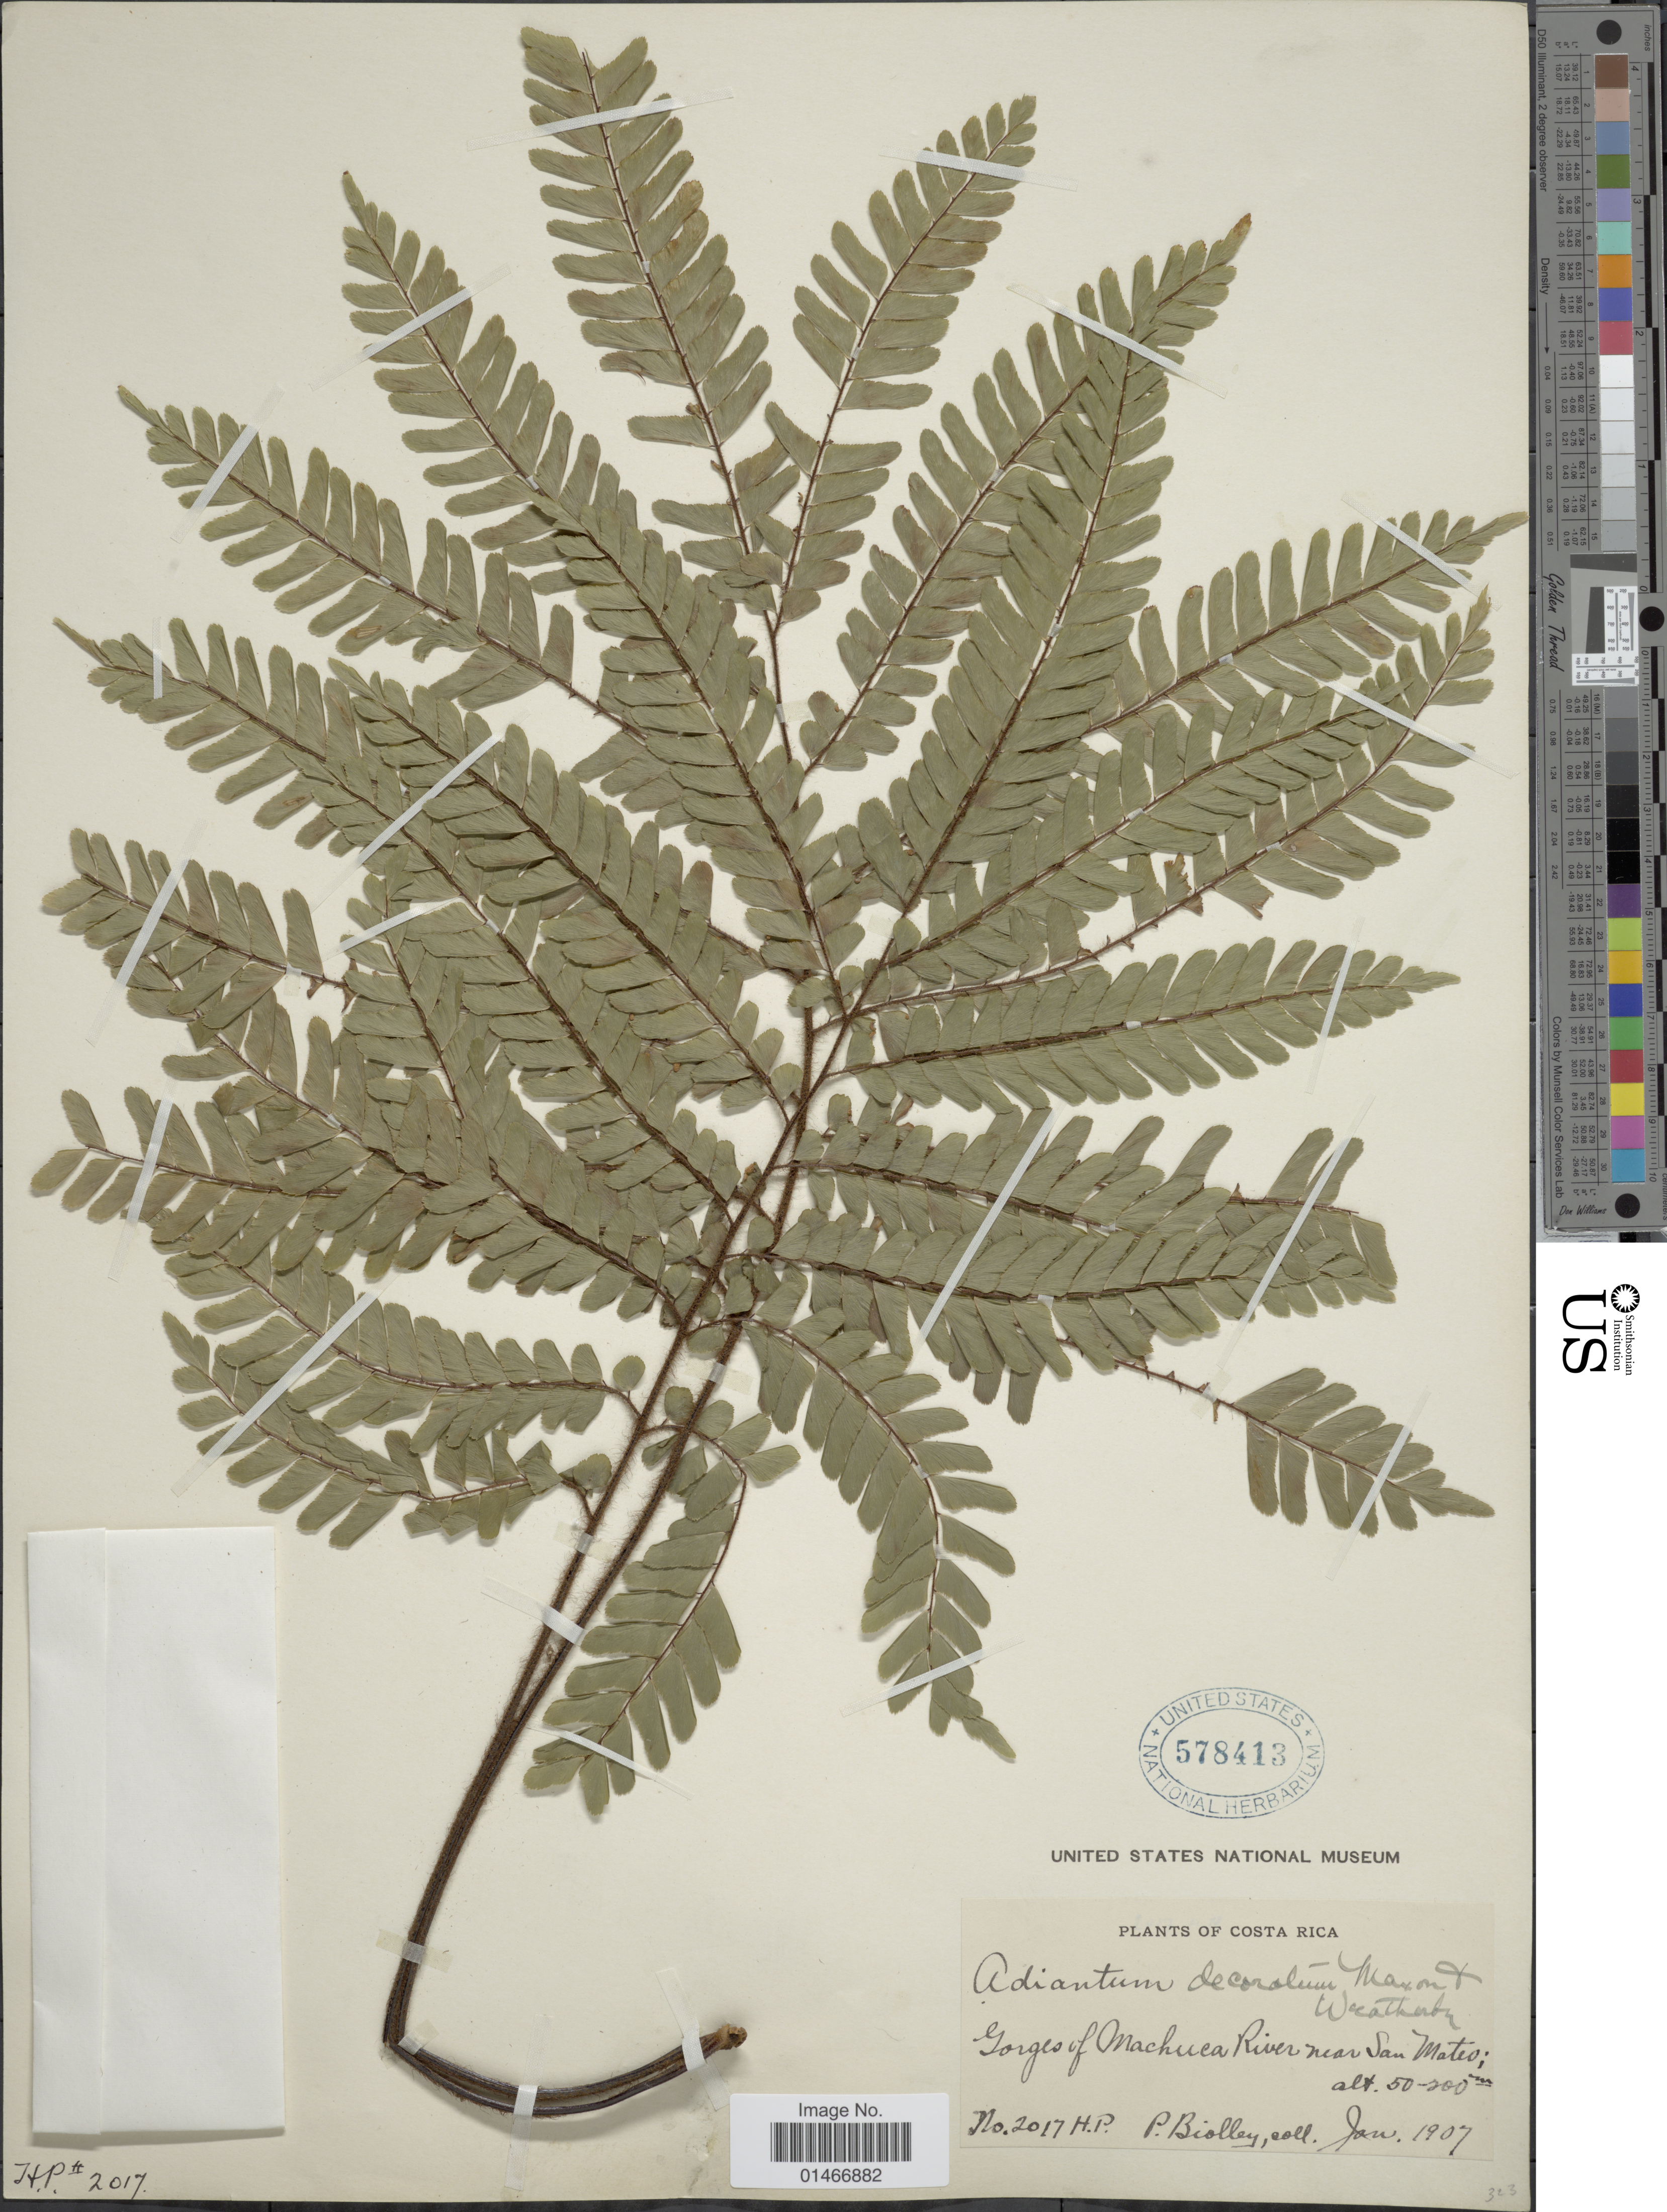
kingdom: Plantae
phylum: Tracheophyta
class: Polypodiopsida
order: Polypodiales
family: Pteridaceae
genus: Adiantum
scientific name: Adiantum decoratum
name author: Maxon & Weath.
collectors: P. Biolley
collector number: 2017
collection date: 1907-01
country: Costa Rica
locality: Gorges of Machuca River near San Mateo.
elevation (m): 50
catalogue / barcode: US 578413